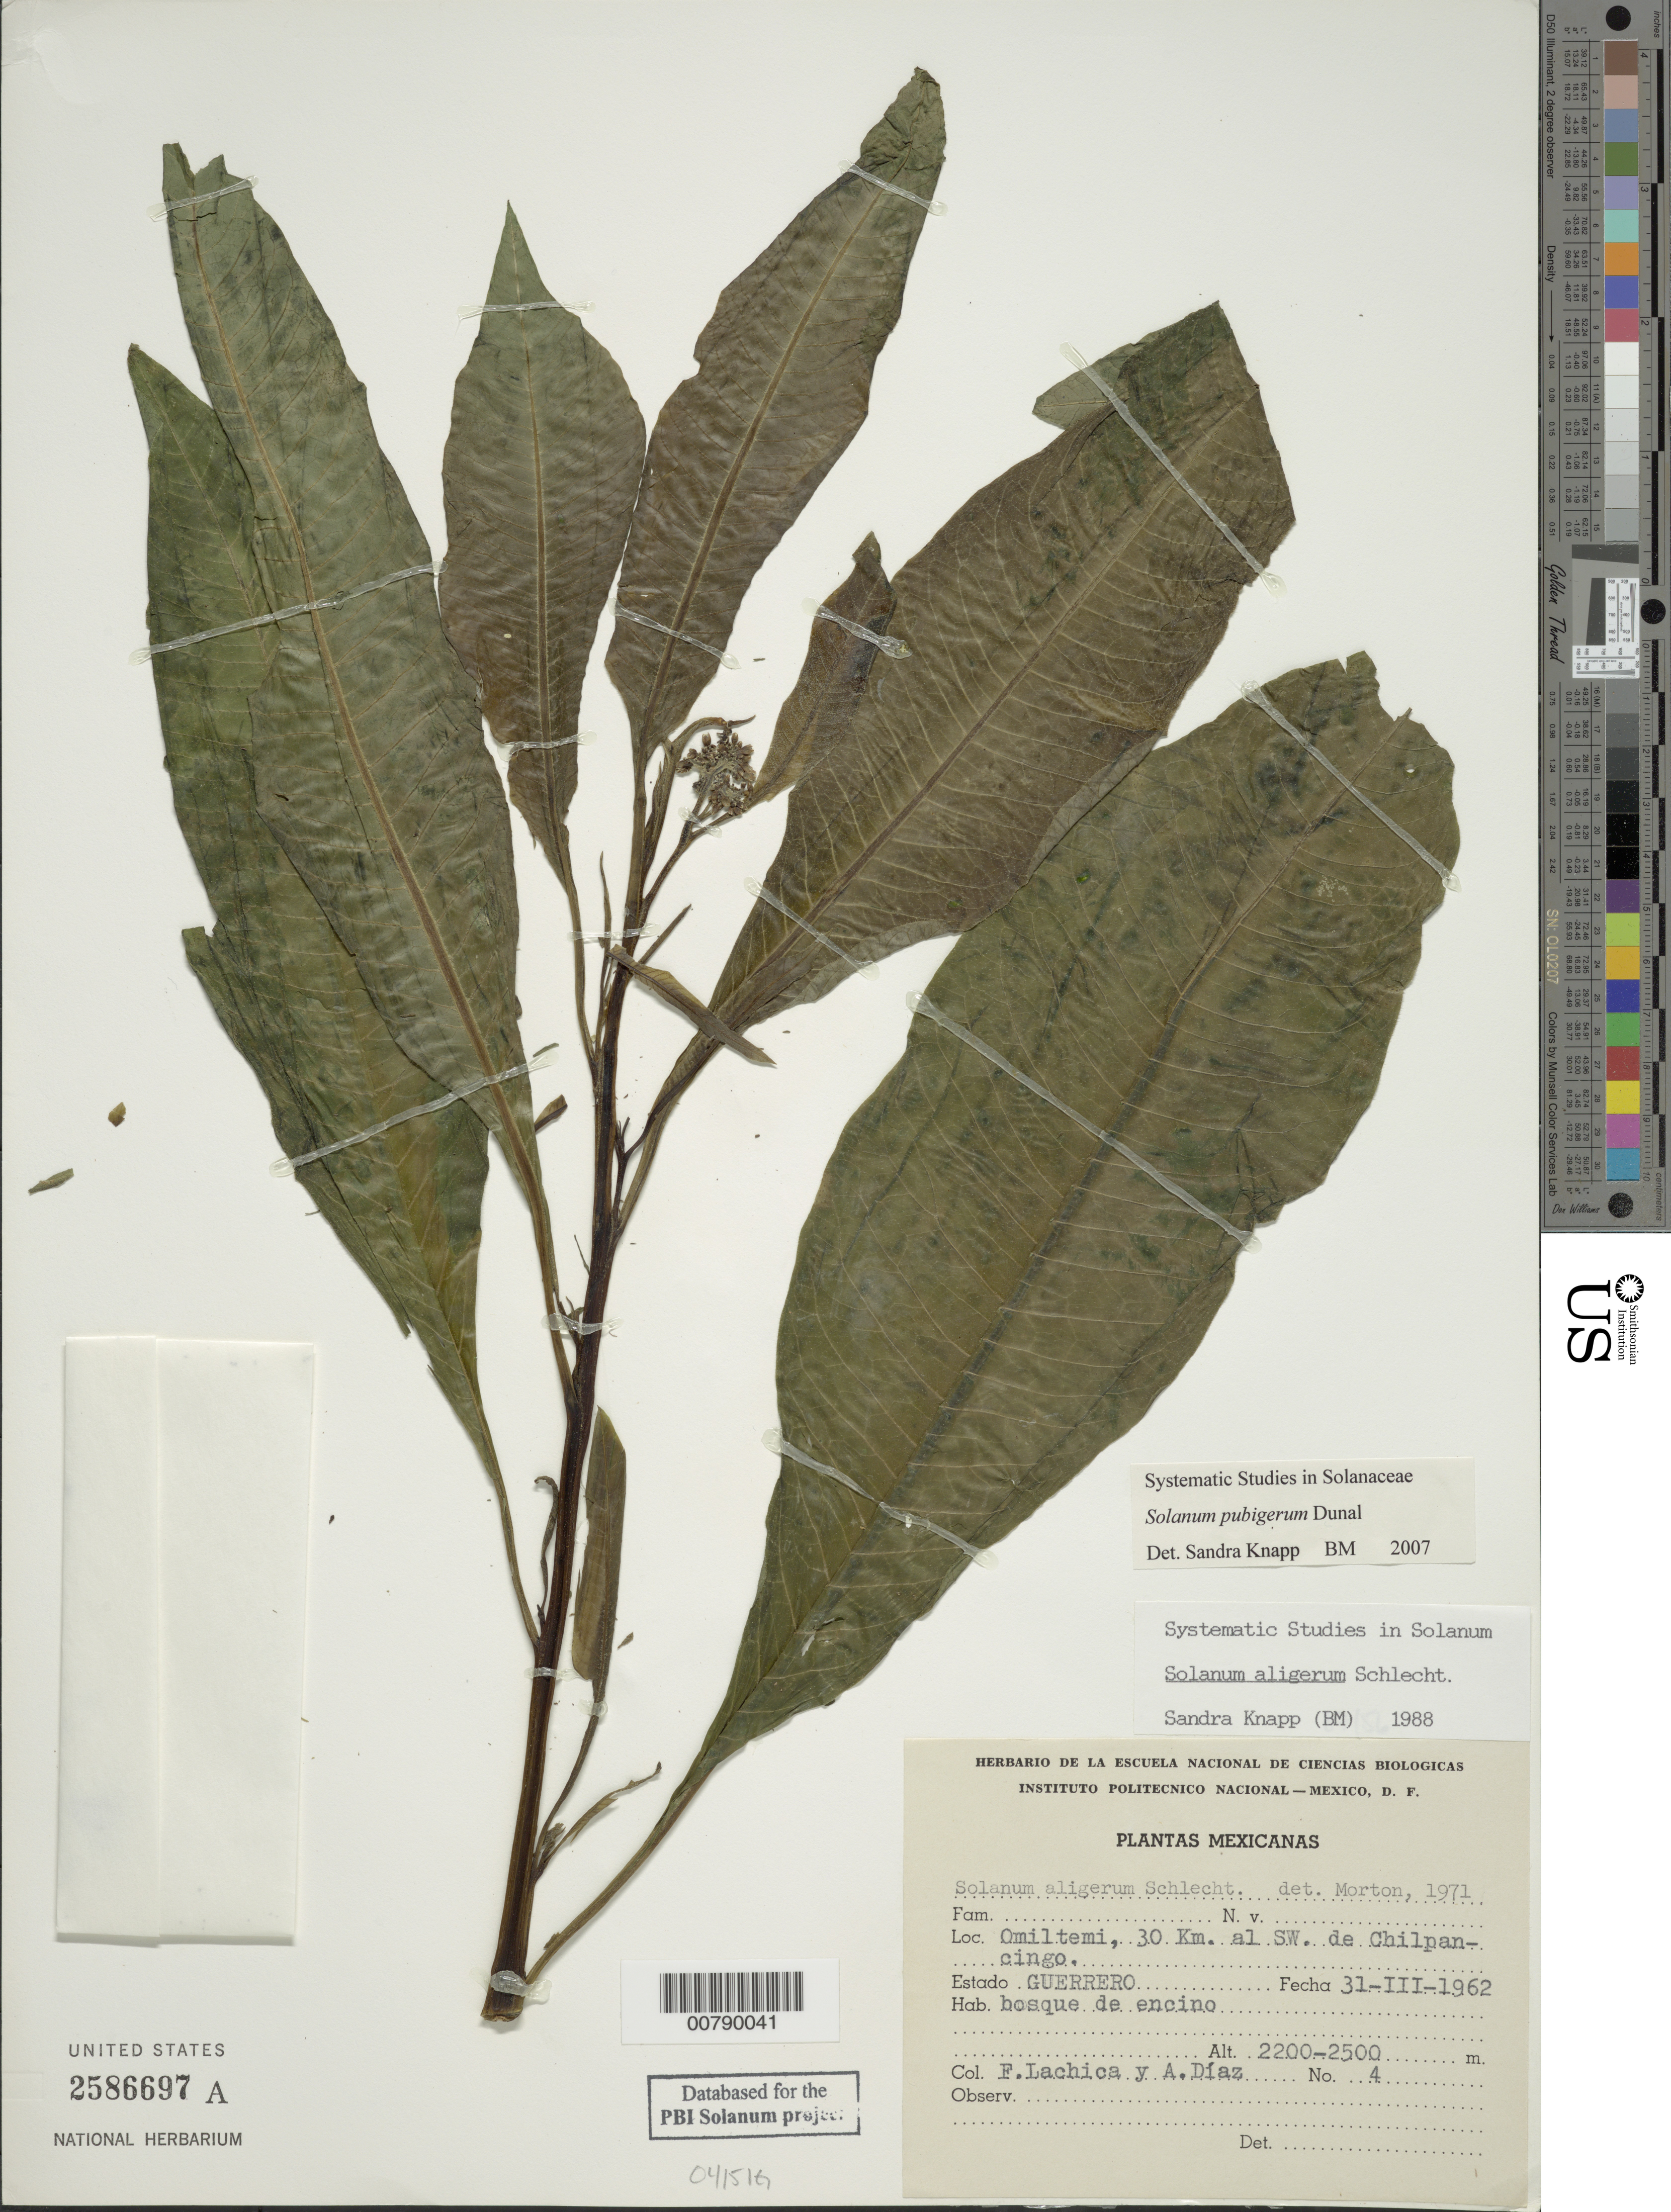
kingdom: Plantae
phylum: Tracheophyta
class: Magnoliopsida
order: Solanales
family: Solanaceae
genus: Solanum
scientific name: Solanum pubigerum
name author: Dunal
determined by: Knapp, S. D.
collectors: F. Lachica & A. Diaz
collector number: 4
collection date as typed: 31 Mar 1962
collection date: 1962-03-31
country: Mexico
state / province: Guerrero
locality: Omiltemi, 30 km al SW de Chilpancingo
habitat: bosque de encino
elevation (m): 2200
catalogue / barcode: US 2586697A